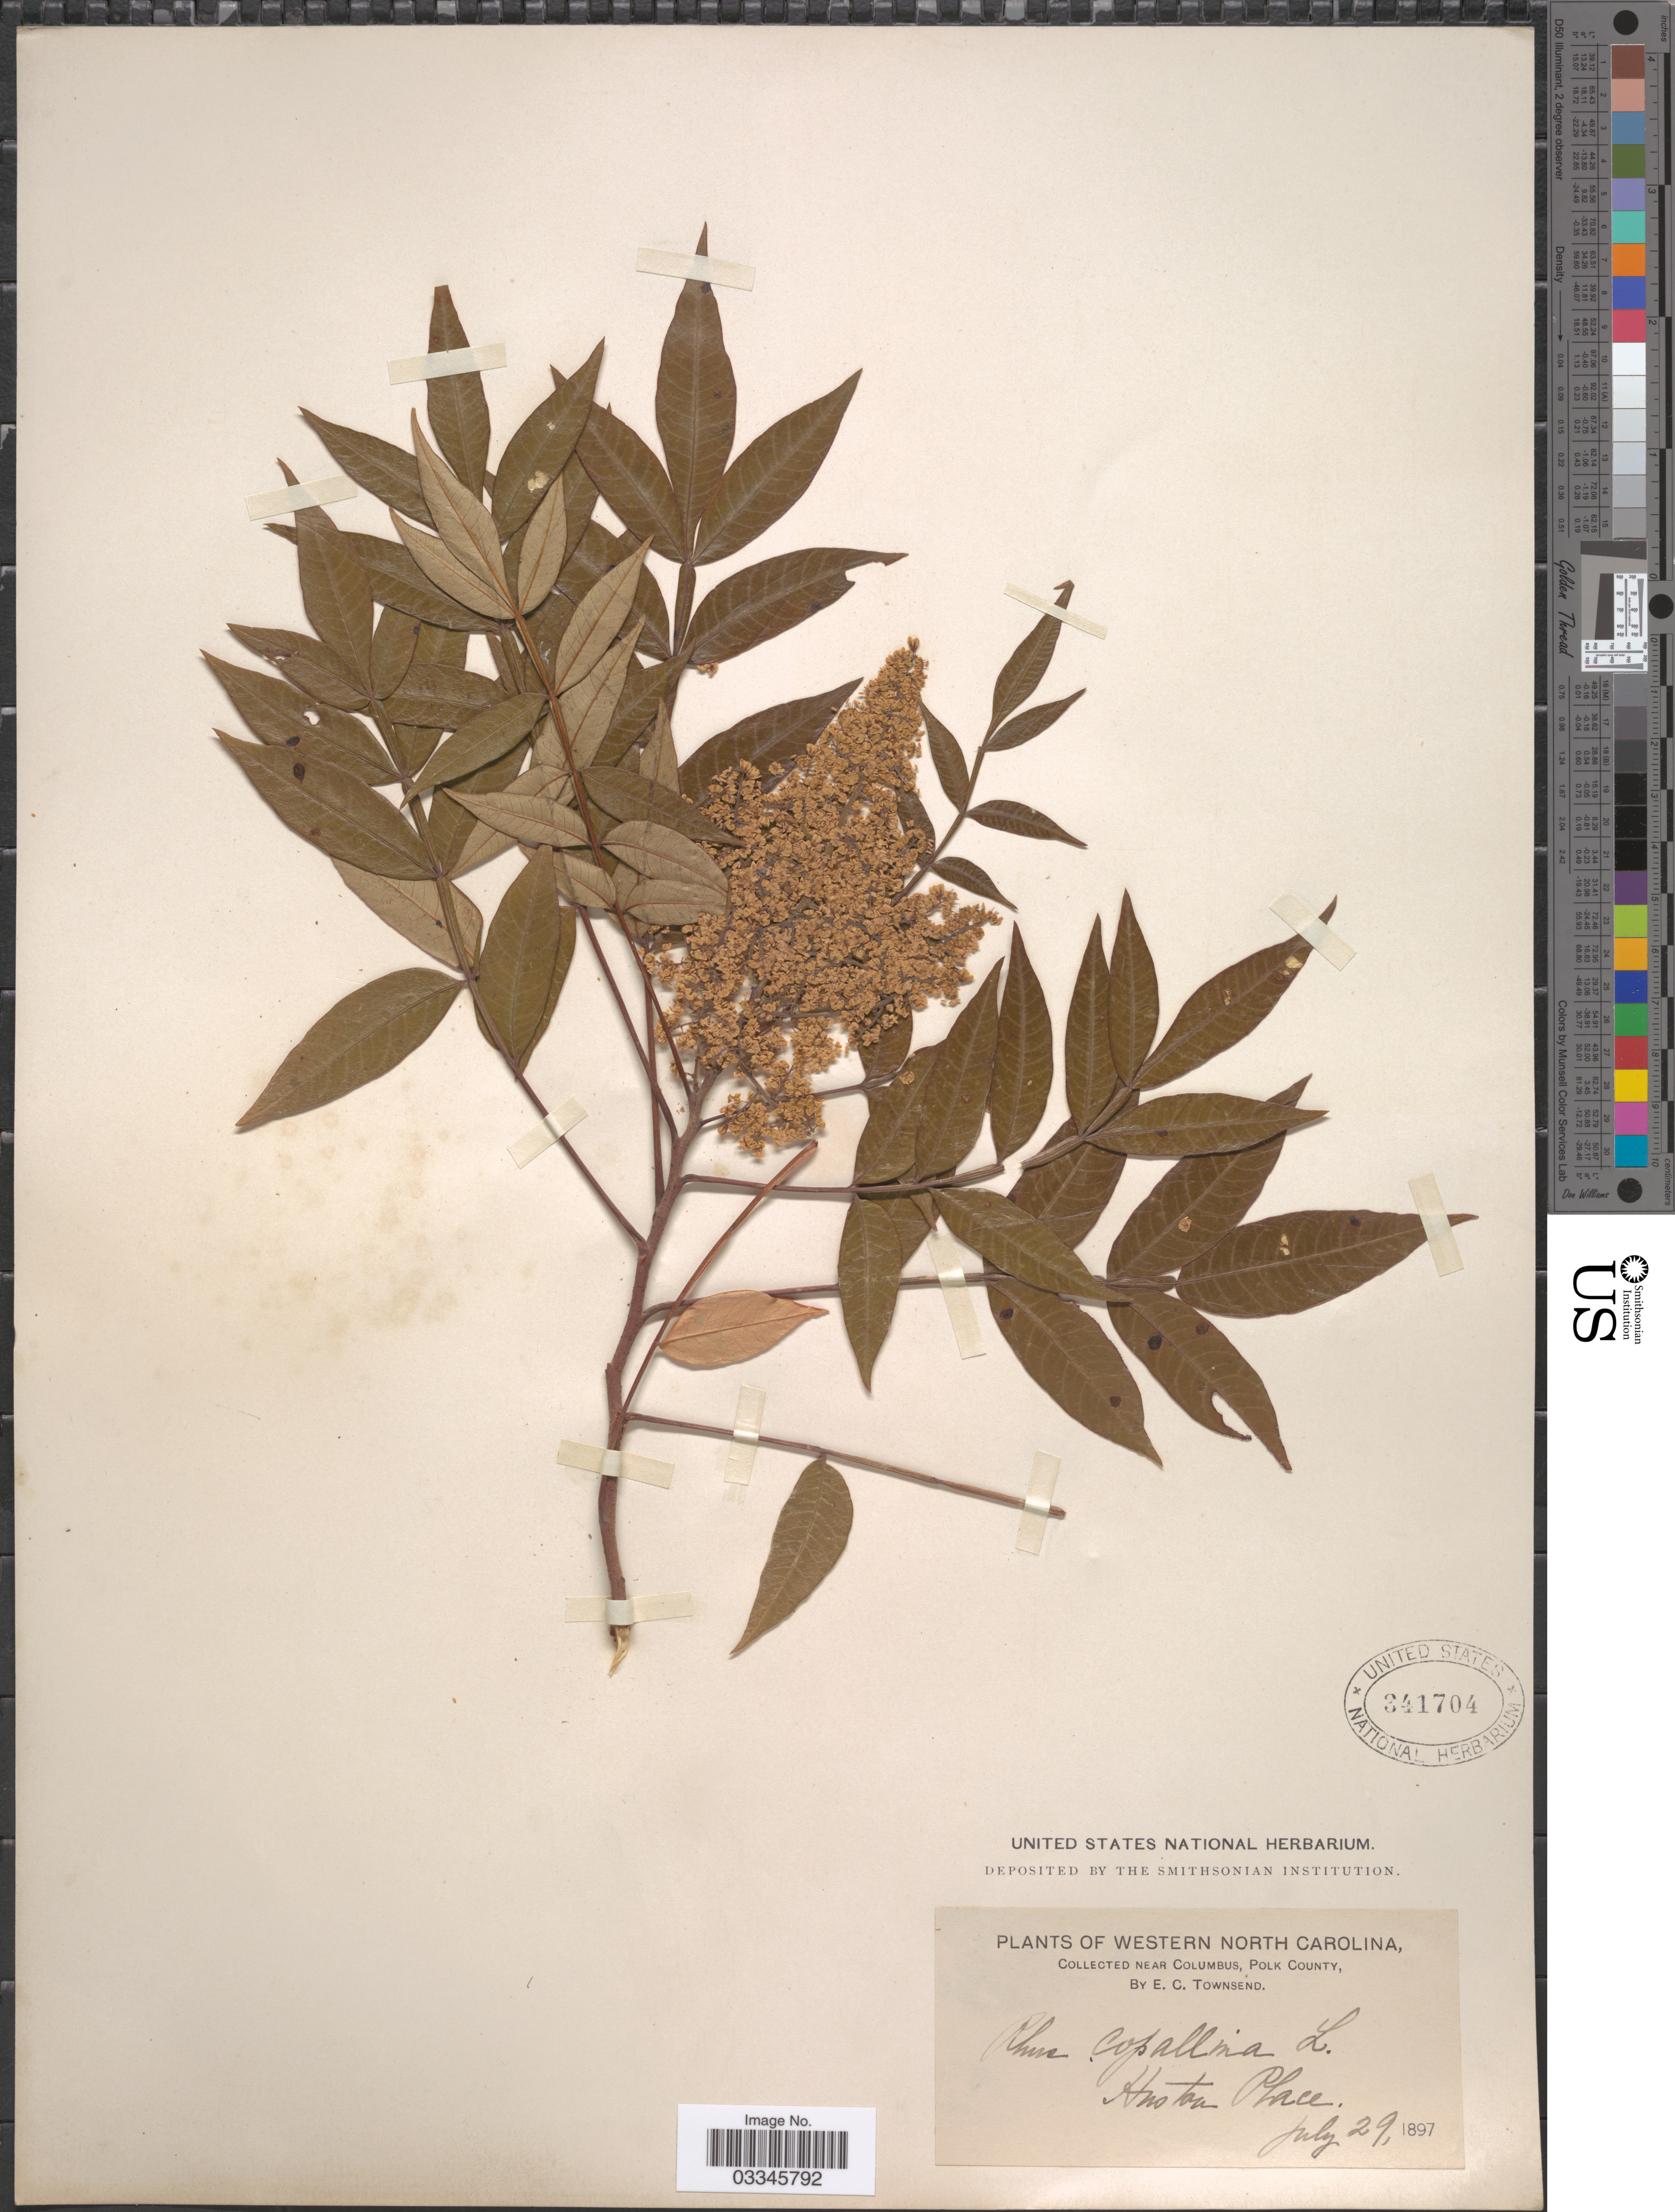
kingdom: Plantae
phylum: Tracheophyta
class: Magnoliopsida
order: Sapindales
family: Anacardiaceae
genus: Rhus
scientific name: Rhus copallinum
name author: L.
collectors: E. C. Townsend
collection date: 1897-07-29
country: United States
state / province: North Carolina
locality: Western North Carolina. Near Columbus, Polk County. Huston Place.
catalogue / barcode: US 341704